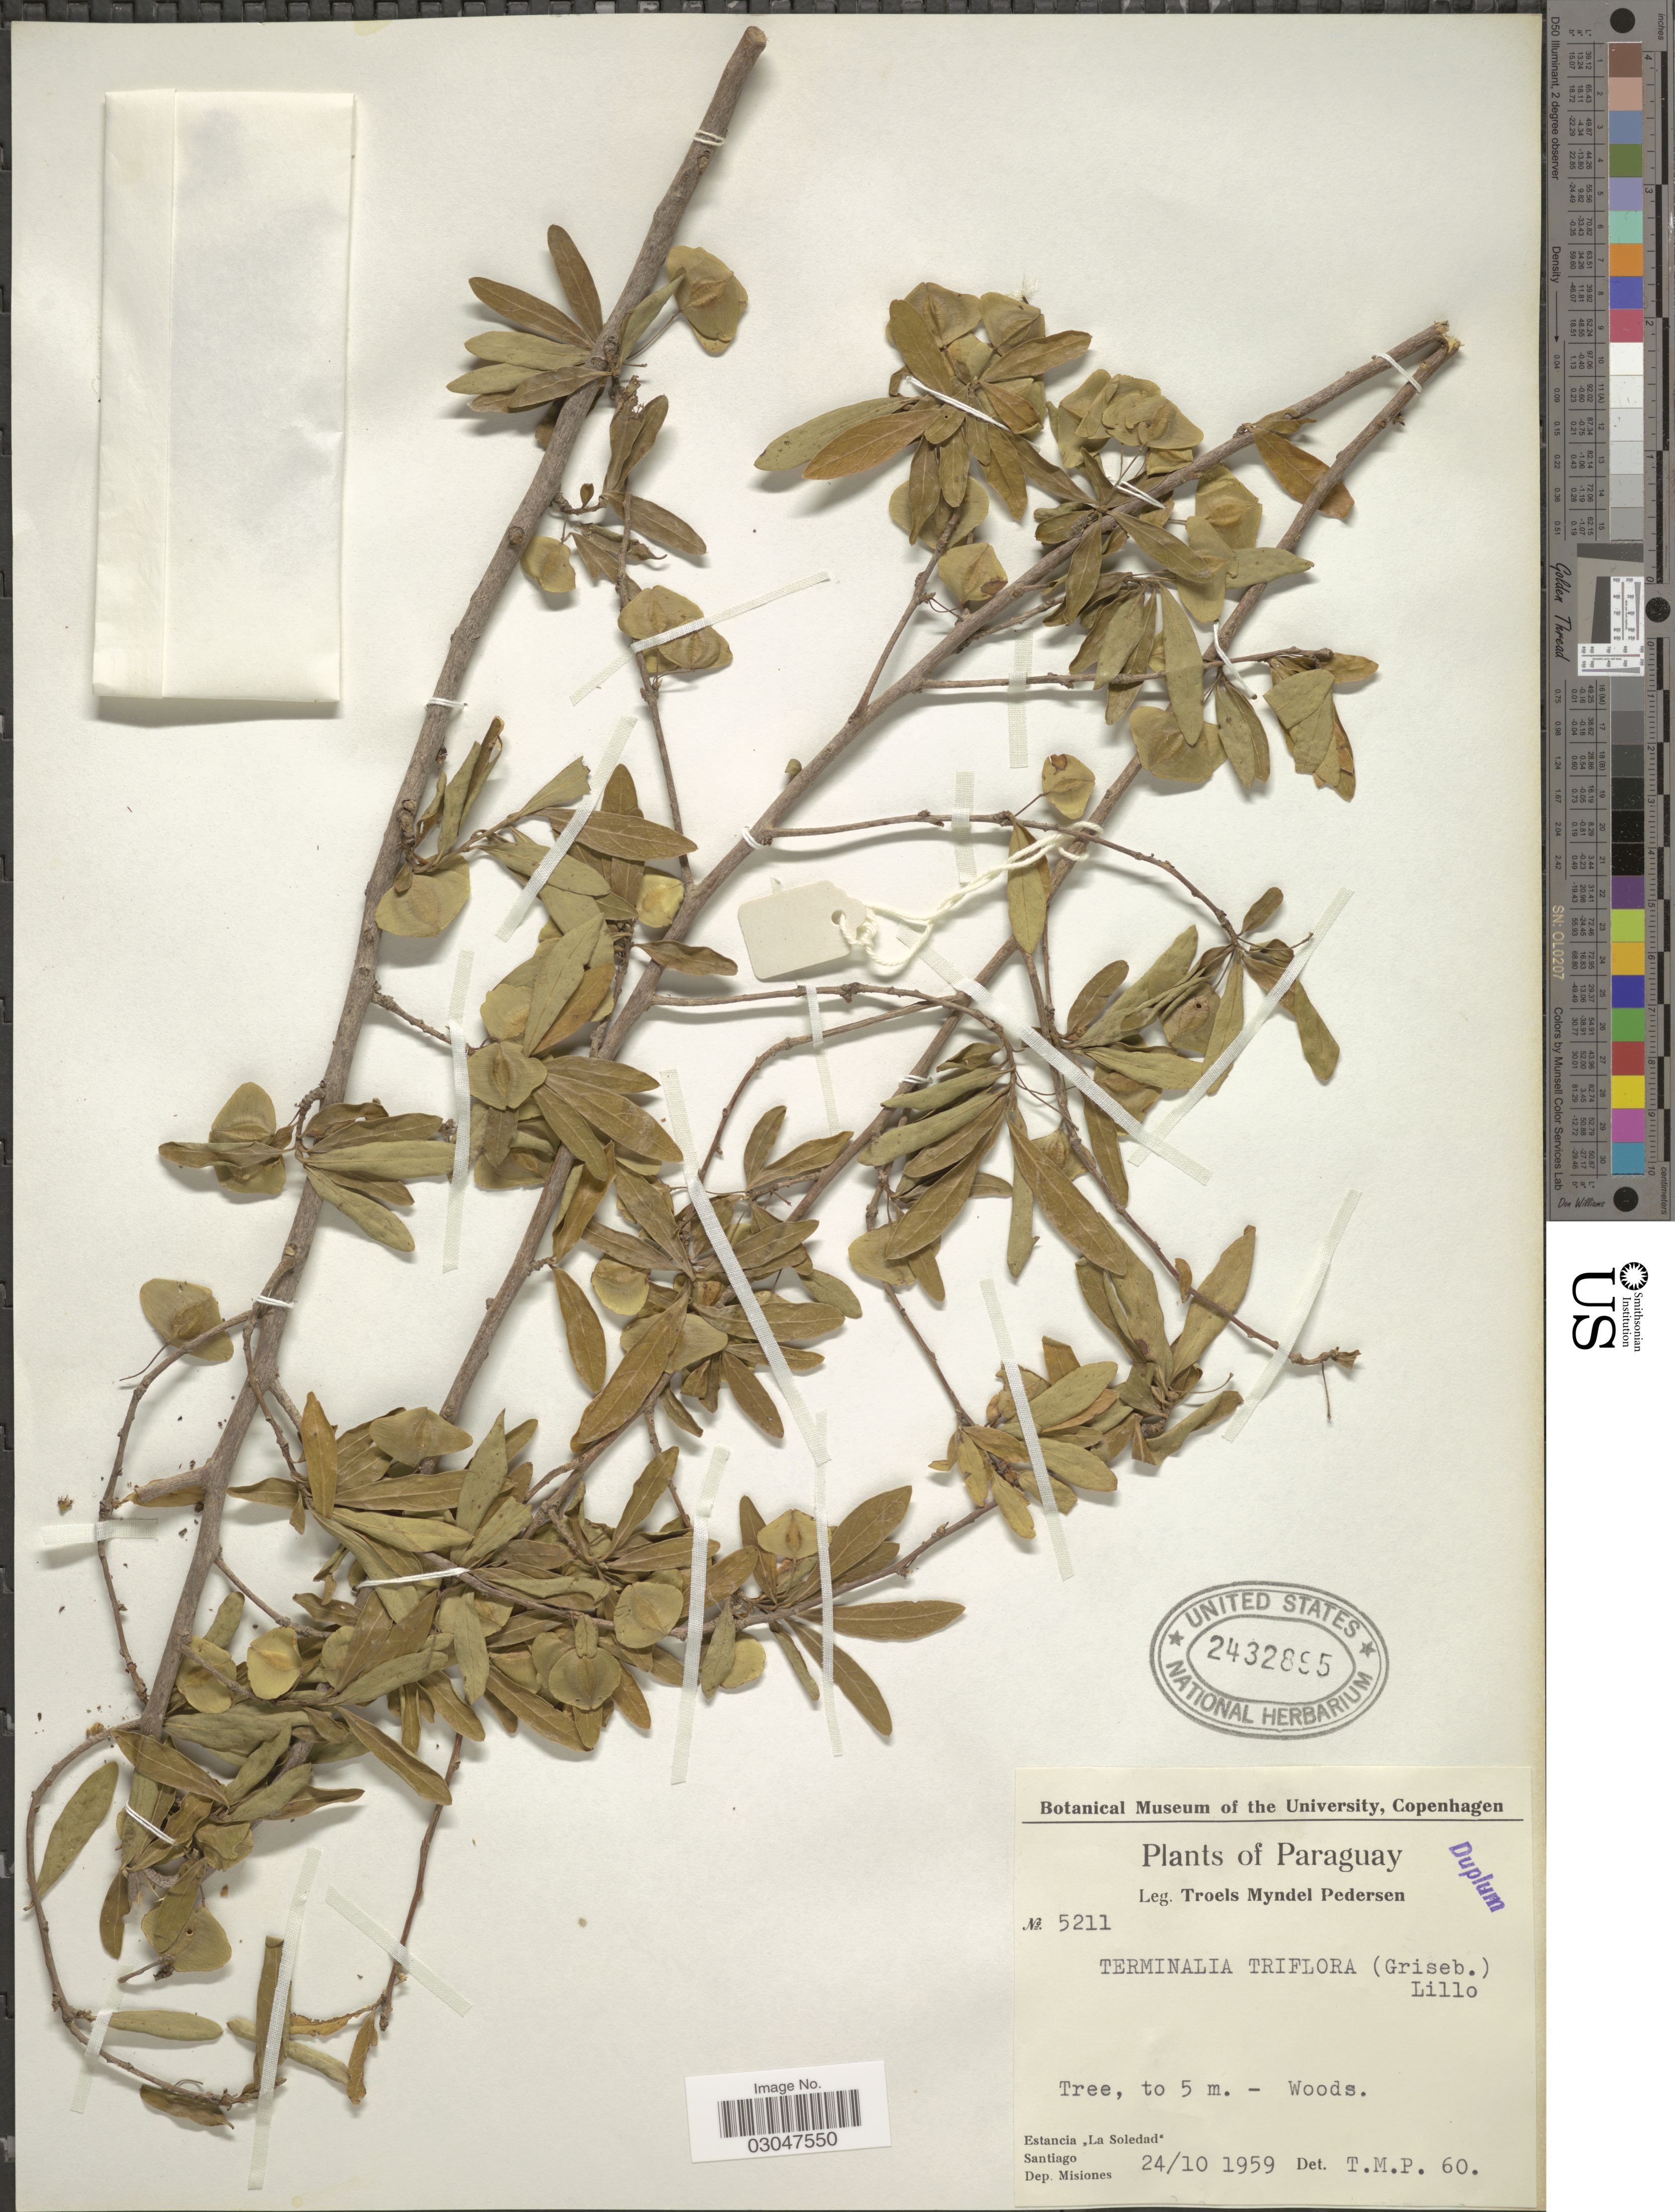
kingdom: Plantae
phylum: Tracheophyta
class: Magnoliopsida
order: Myrtales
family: Combretaceae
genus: Terminalia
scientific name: Terminalia triflora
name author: (Griseb.) Lillo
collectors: T. Pederson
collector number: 5211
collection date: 1959-10-24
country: Paraguay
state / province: Misiones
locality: Estancia "La Soledad" Santiago.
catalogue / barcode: US 2432895